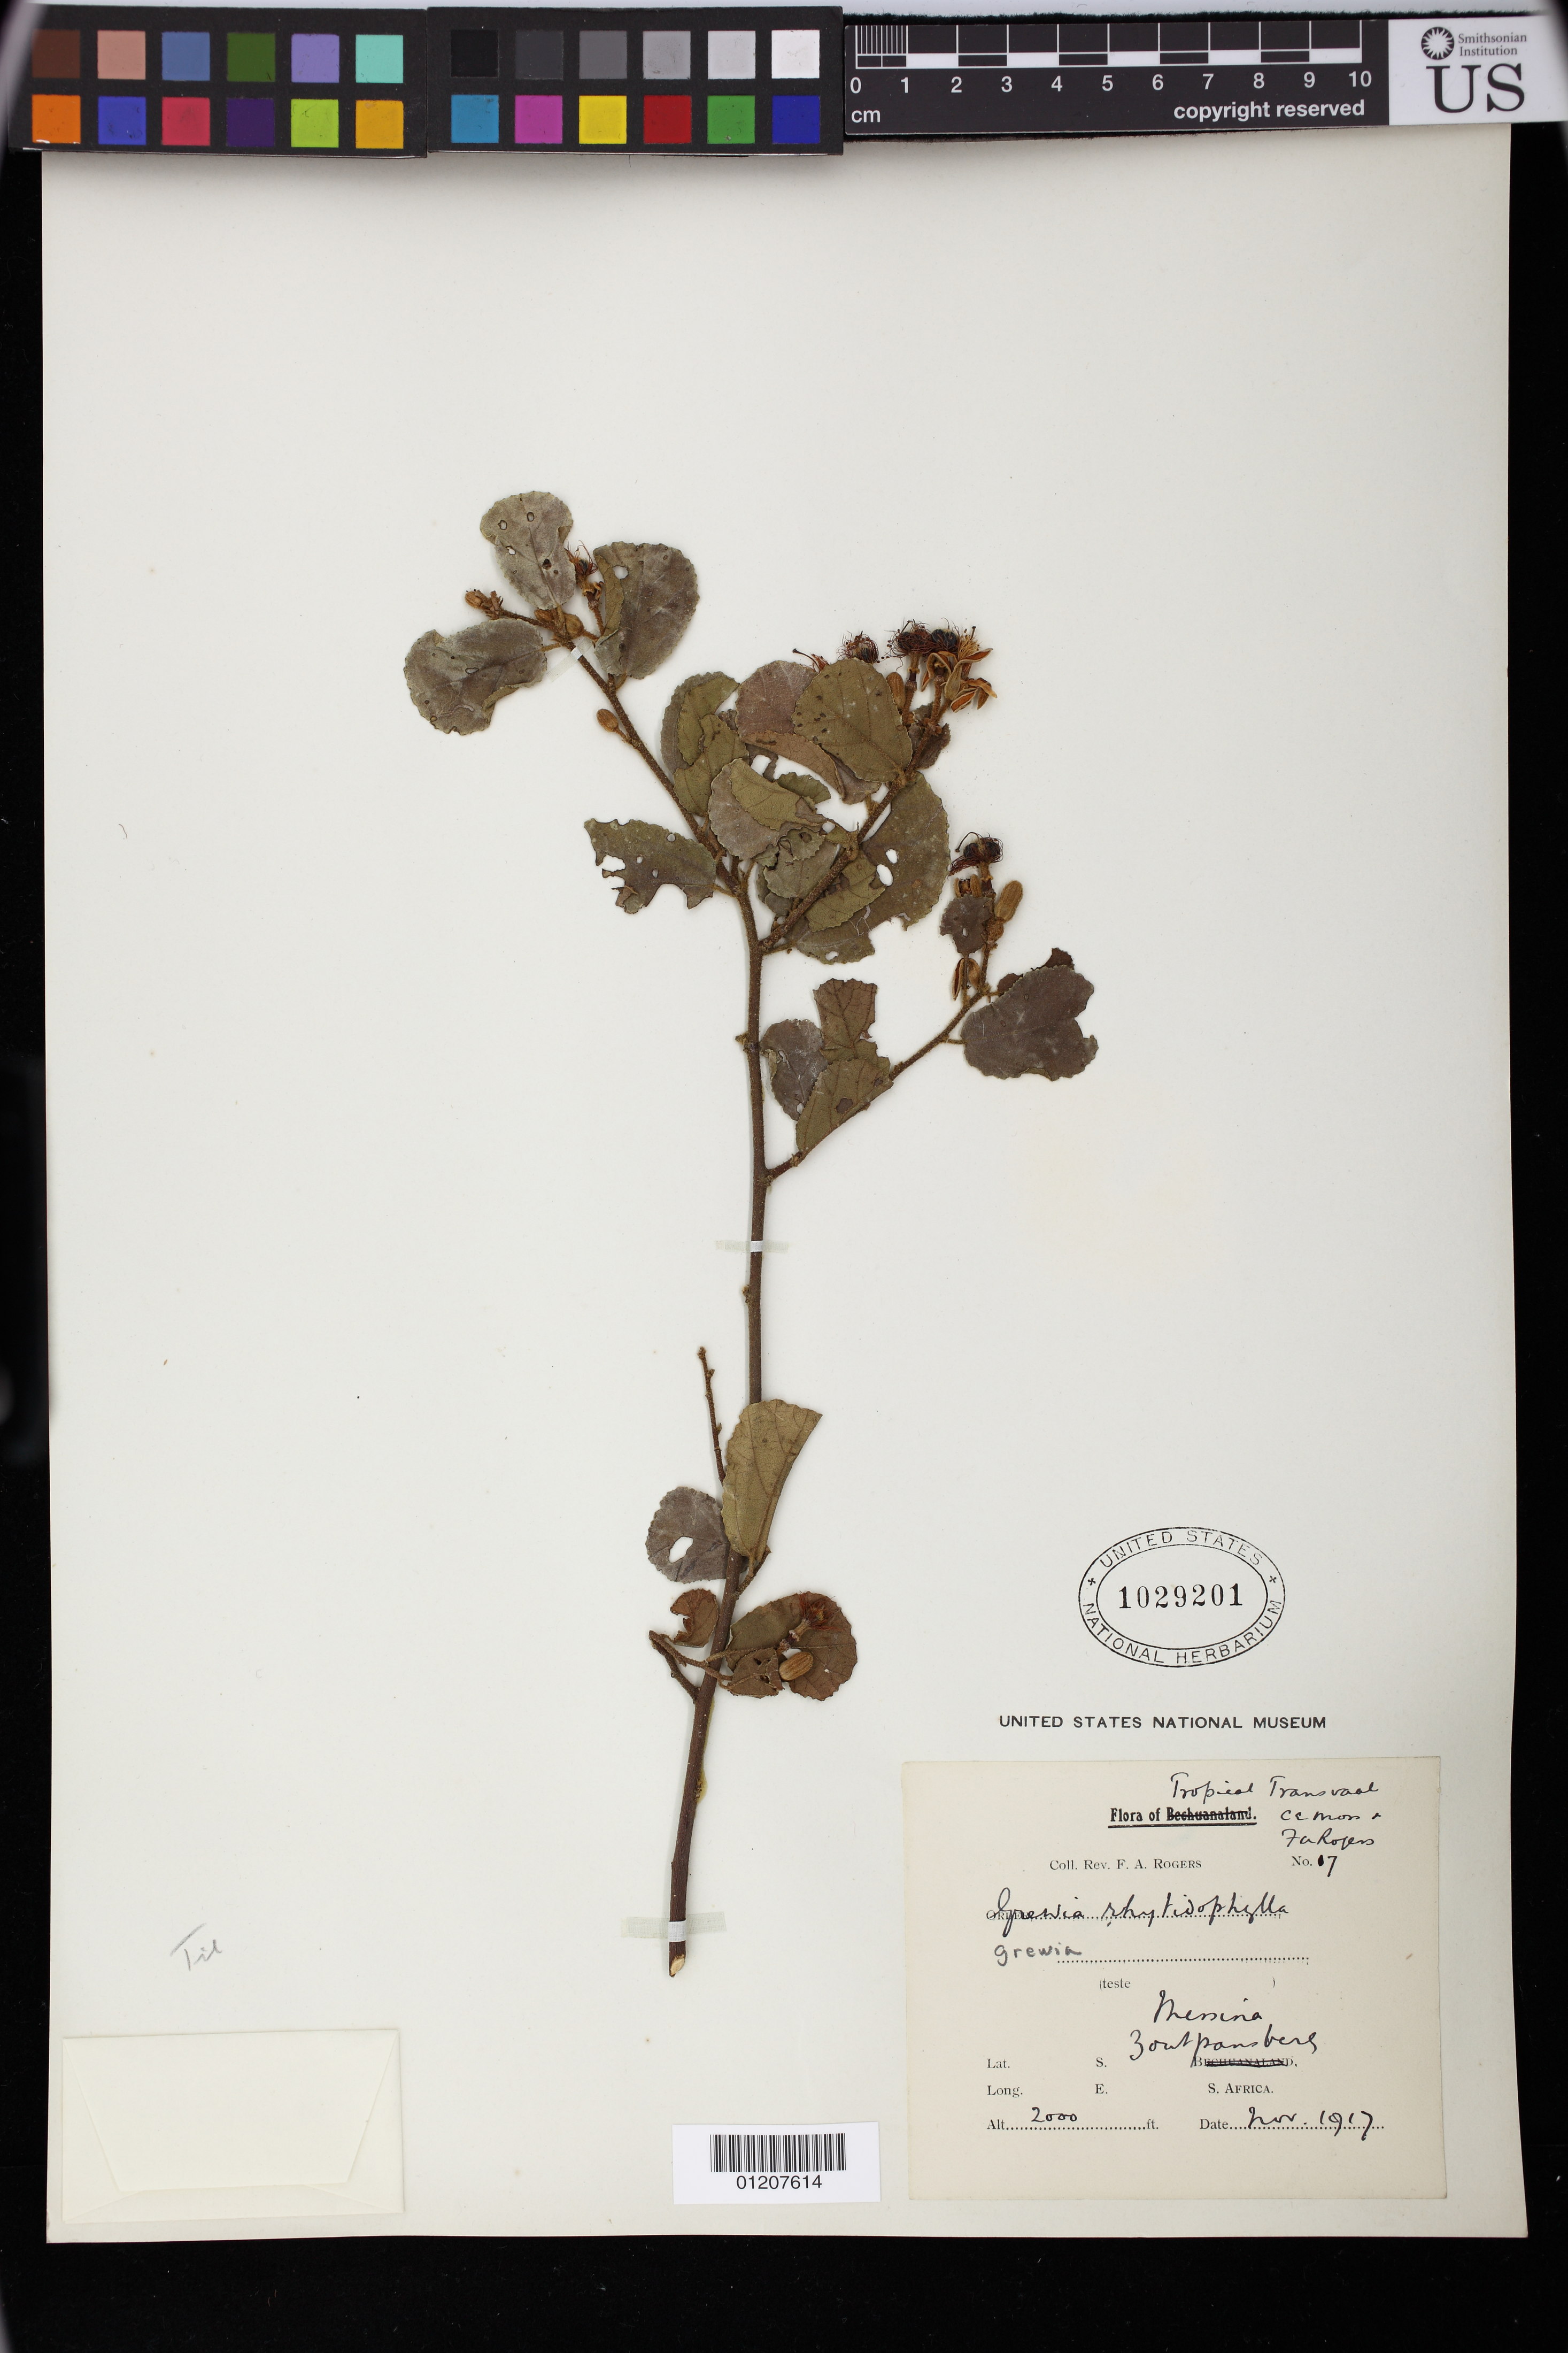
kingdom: Plantae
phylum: Tracheophyta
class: Magnoliopsida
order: Malvales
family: Malvaceae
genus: Grewia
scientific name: Grewia rhytidophylla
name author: K. Schum.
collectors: C. E. Moss & F. A. Rogers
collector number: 17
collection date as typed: Nov 1917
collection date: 1917-11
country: South Africa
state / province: Limpopo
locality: Tropical Tranvaal: Messina, Zoutpansberg, S. Africa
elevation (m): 610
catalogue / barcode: US 1029201